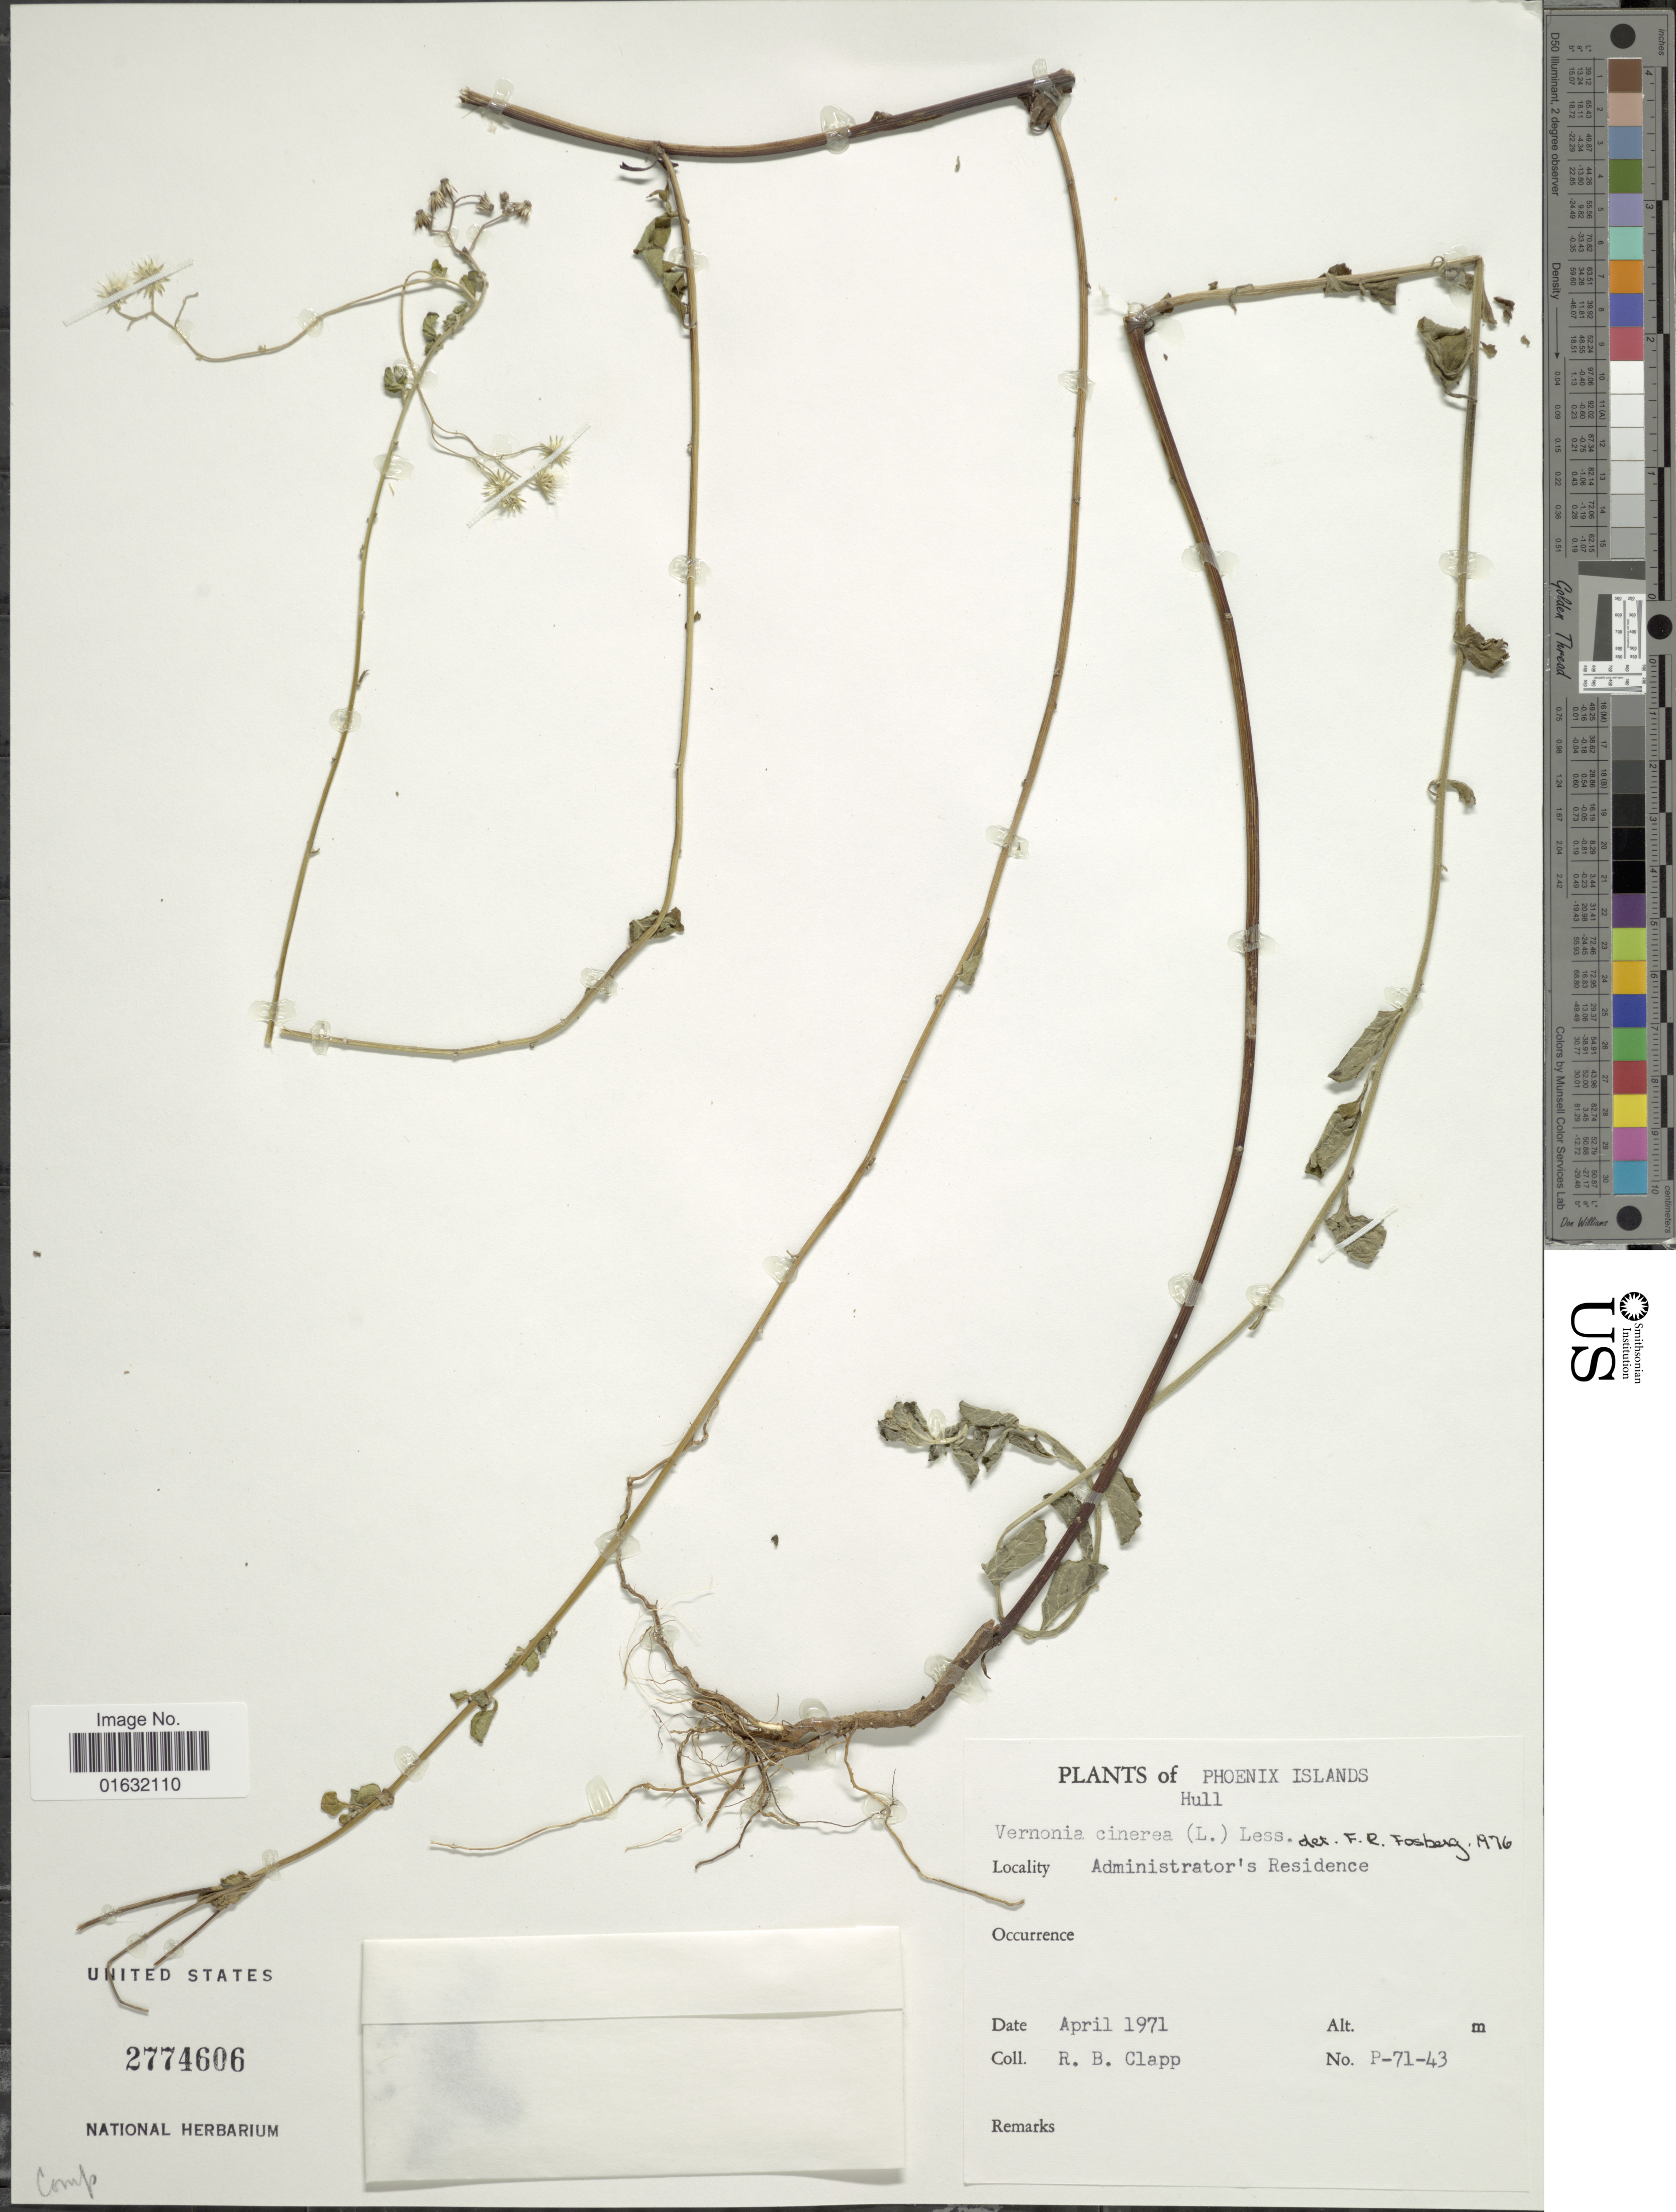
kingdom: Plantae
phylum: Tracheophyta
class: Magnoliopsida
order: Asterales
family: Asteraceae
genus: Cyanthillium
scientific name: Cyanthillium cinereum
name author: (L.) H. Rob.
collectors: R. B. Clapp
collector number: P-71-43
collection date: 1971-04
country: Kiribati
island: Orona [Hull] Atoll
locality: Phoenix Islands, Hull, Administrator's Residence.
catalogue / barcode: US 2774606